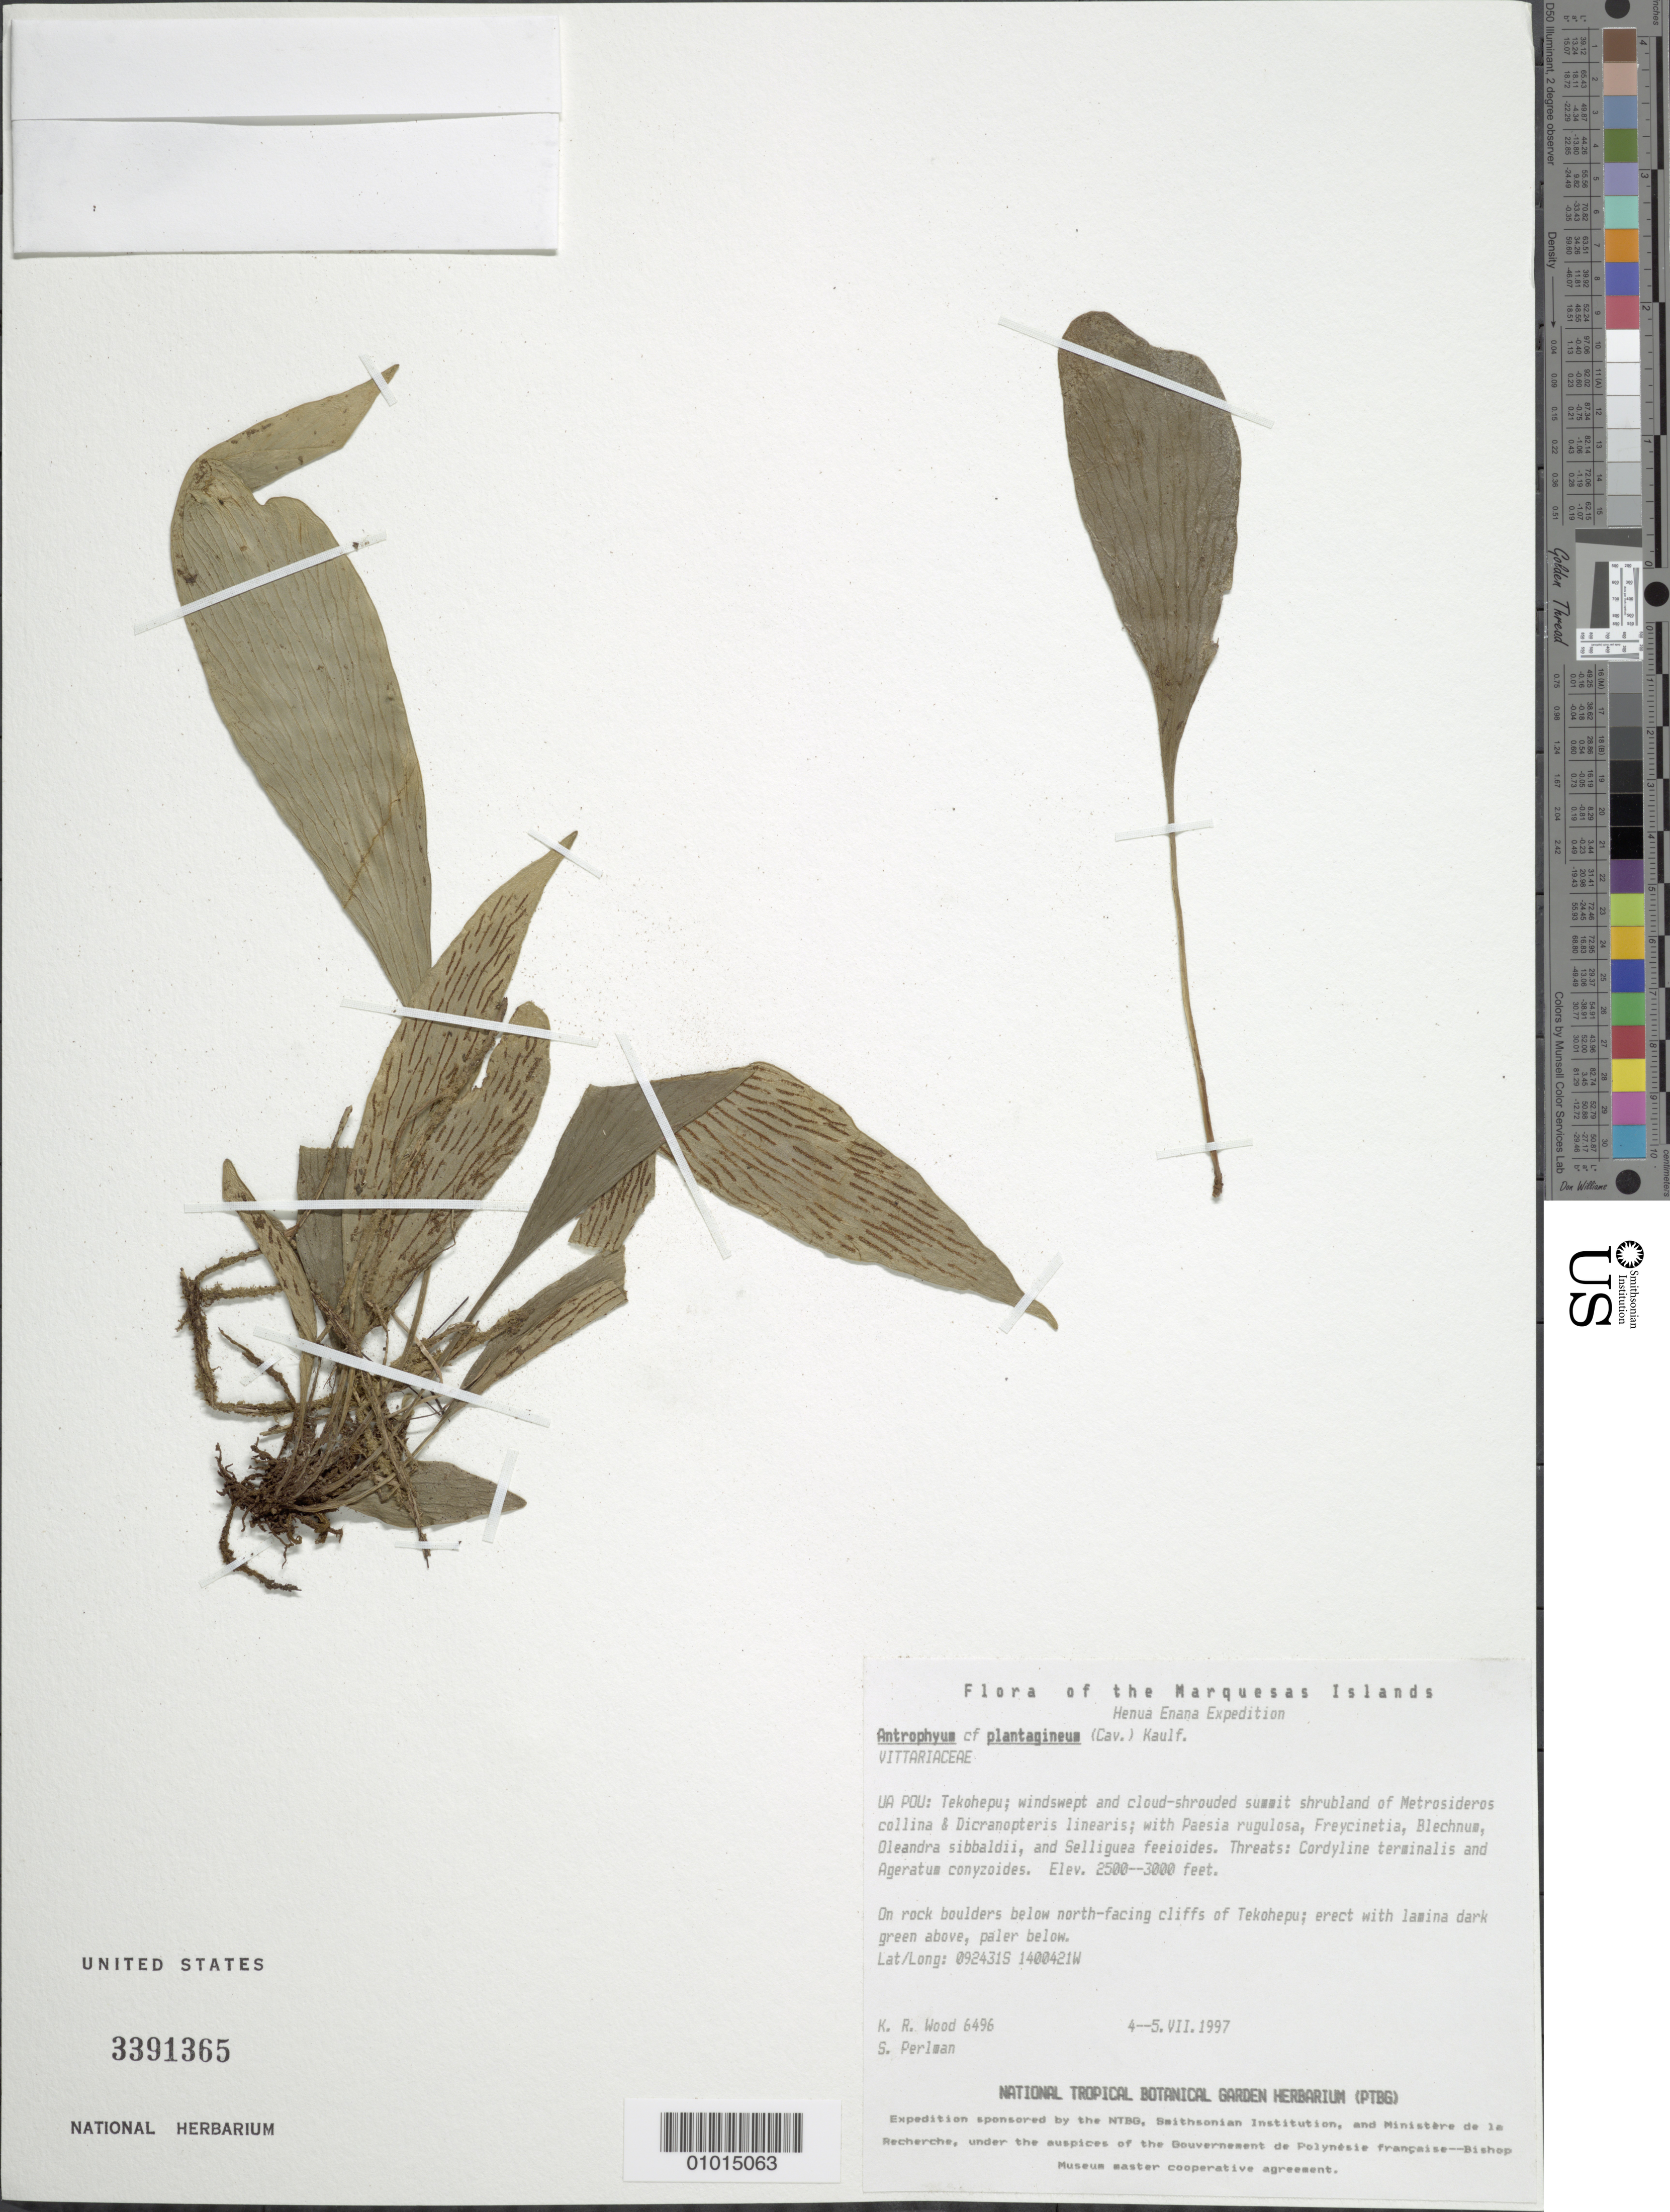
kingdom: Plantae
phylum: Tracheophyta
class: Polypodiopsida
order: Polypodiales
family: Pteridaceae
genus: Antrophyum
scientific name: Antrophyum plantagineum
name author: (Cav.) Kaulf.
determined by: Lorence, David H., (PTBG), National Tropical Botanical Garden (UNITED STATES)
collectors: K. R. Wood & S. P. Perlman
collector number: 6496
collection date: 1997-07-04/1997-07-05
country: French Polynesia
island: Ua Pou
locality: Tekohepo, summit, below N facing cliffs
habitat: On rock boulders, in shrubland of Metrosideros collina - Dicranopteris linearis; windswept and cloud shrouded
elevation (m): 762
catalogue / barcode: US 3391365